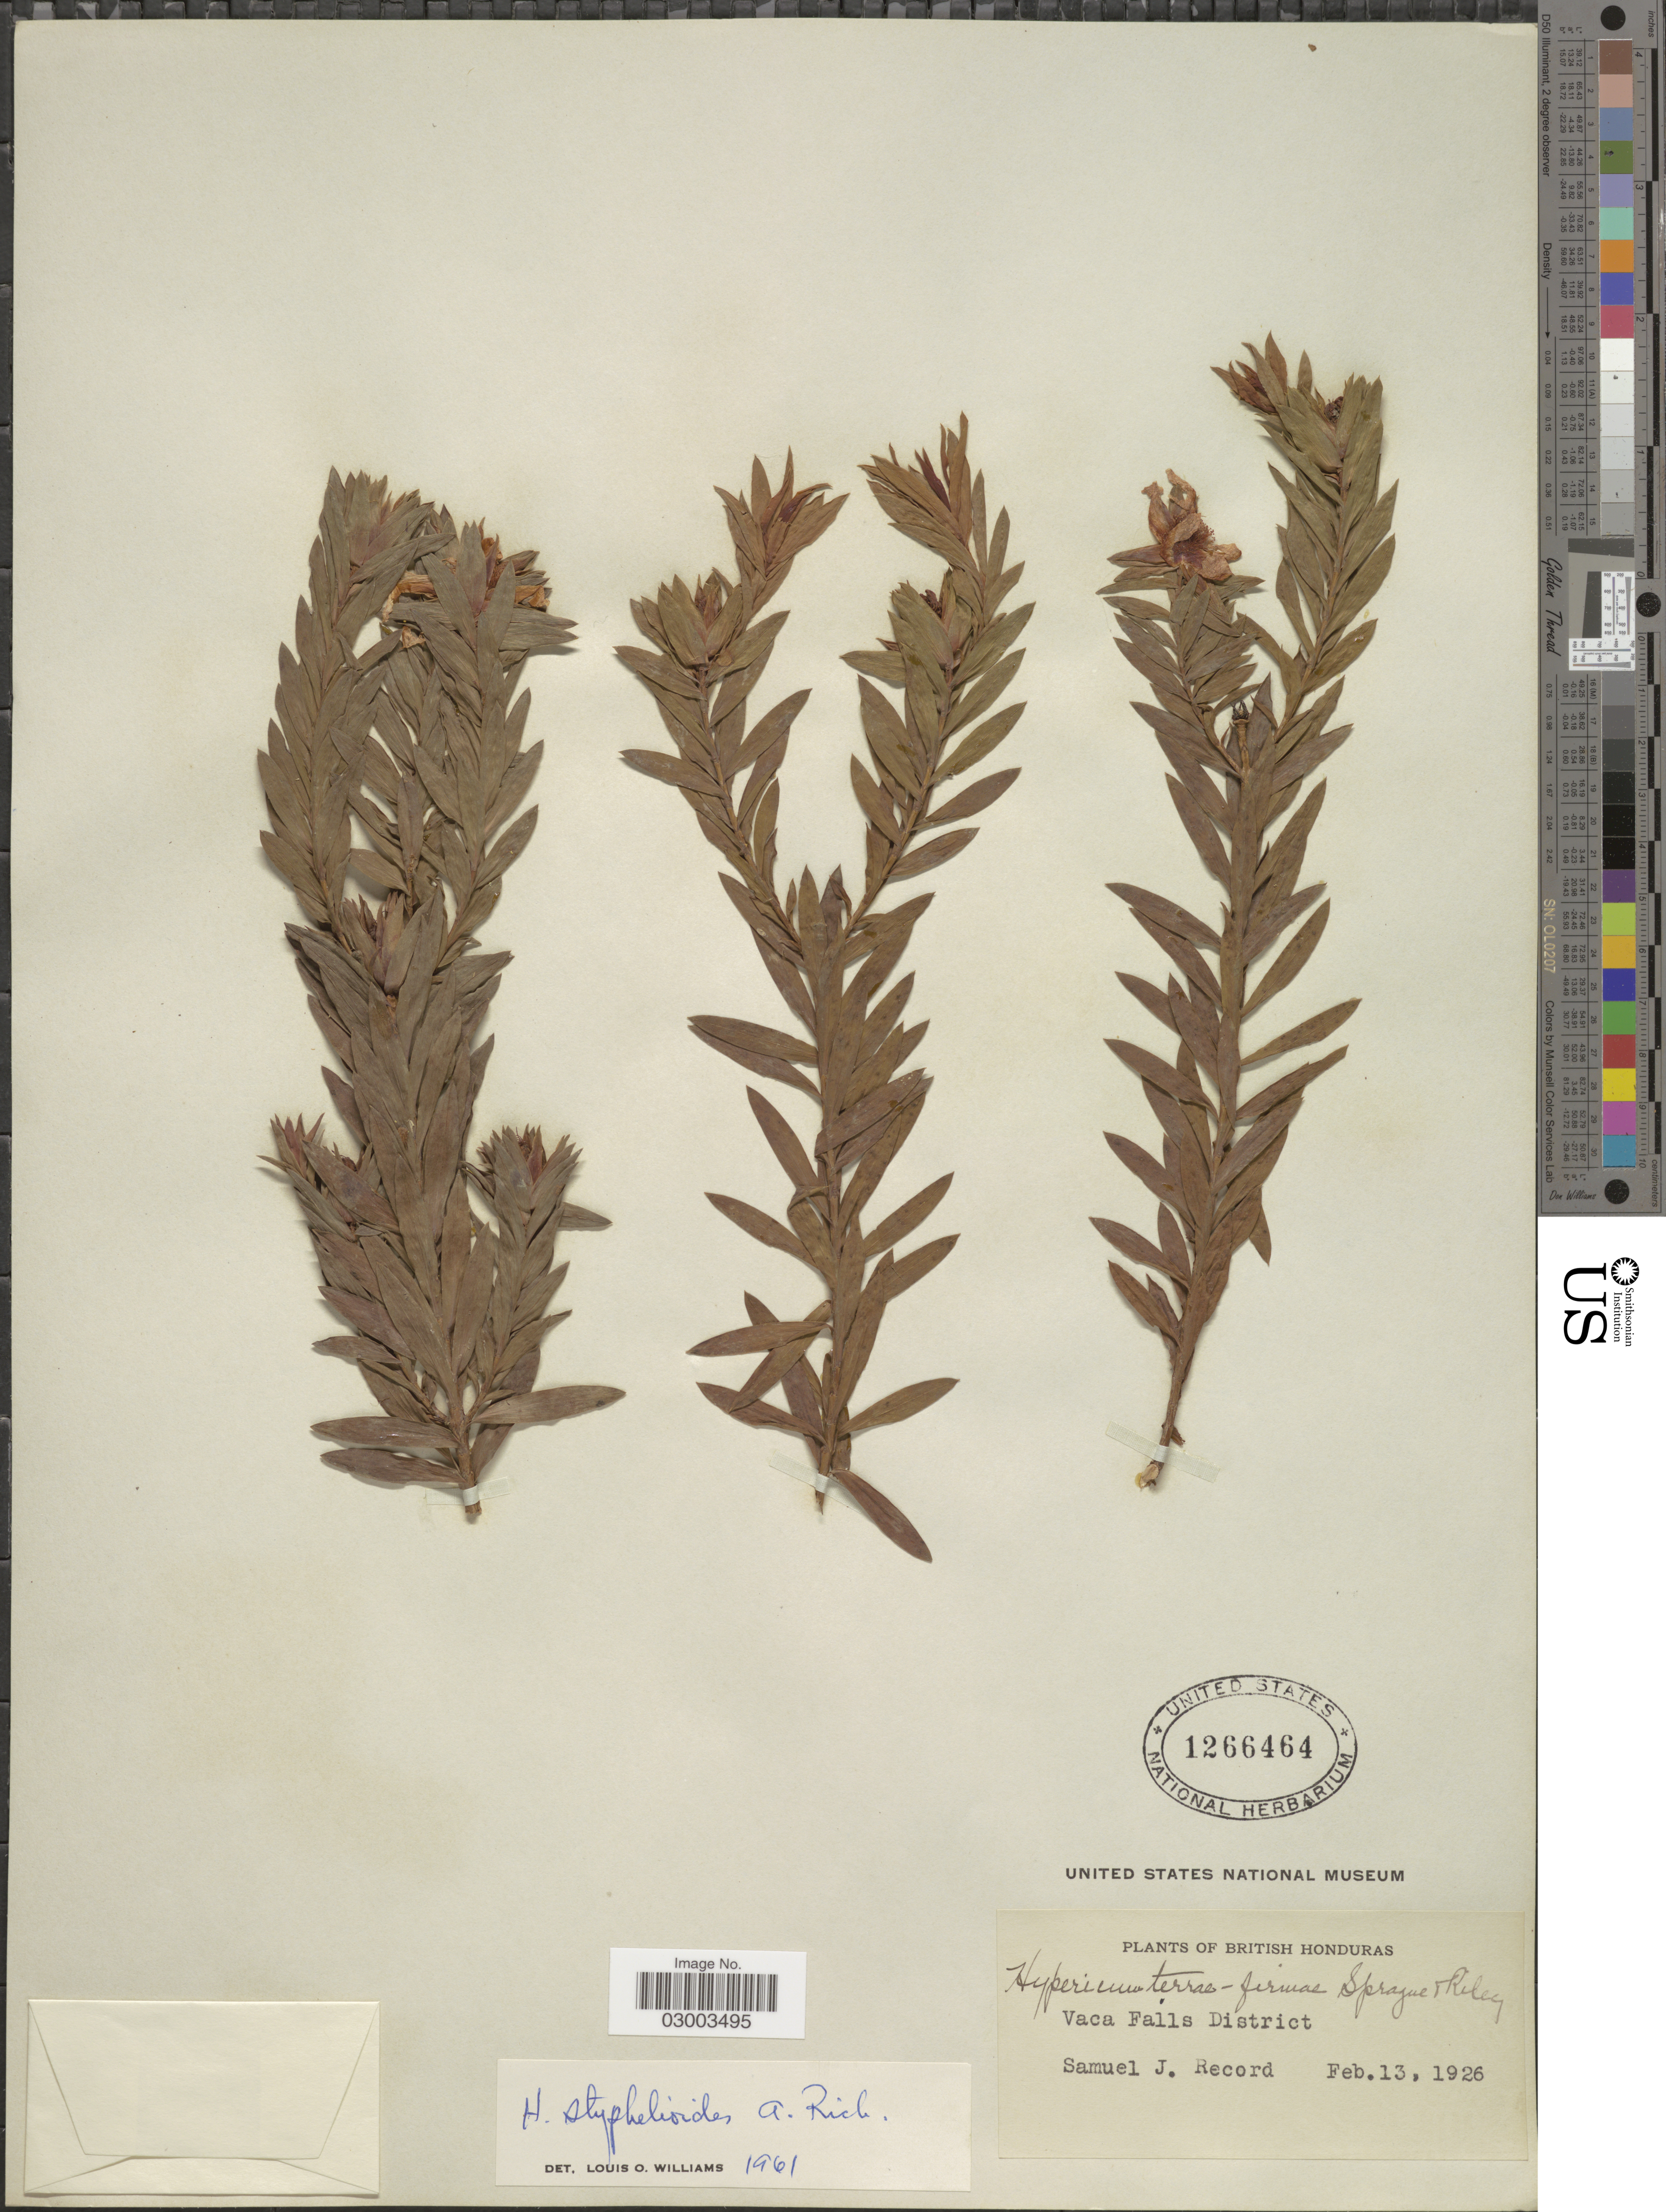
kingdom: Plantae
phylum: Tracheophyta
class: Magnoliopsida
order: Malpighiales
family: Hypericaceae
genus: Hypericum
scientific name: Hypericum terrae-firmae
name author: Sprague & Riley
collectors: S. J. Record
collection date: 1926-02-13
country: Belize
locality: British Honduras. Vaca Falls District.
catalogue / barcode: US 1266464